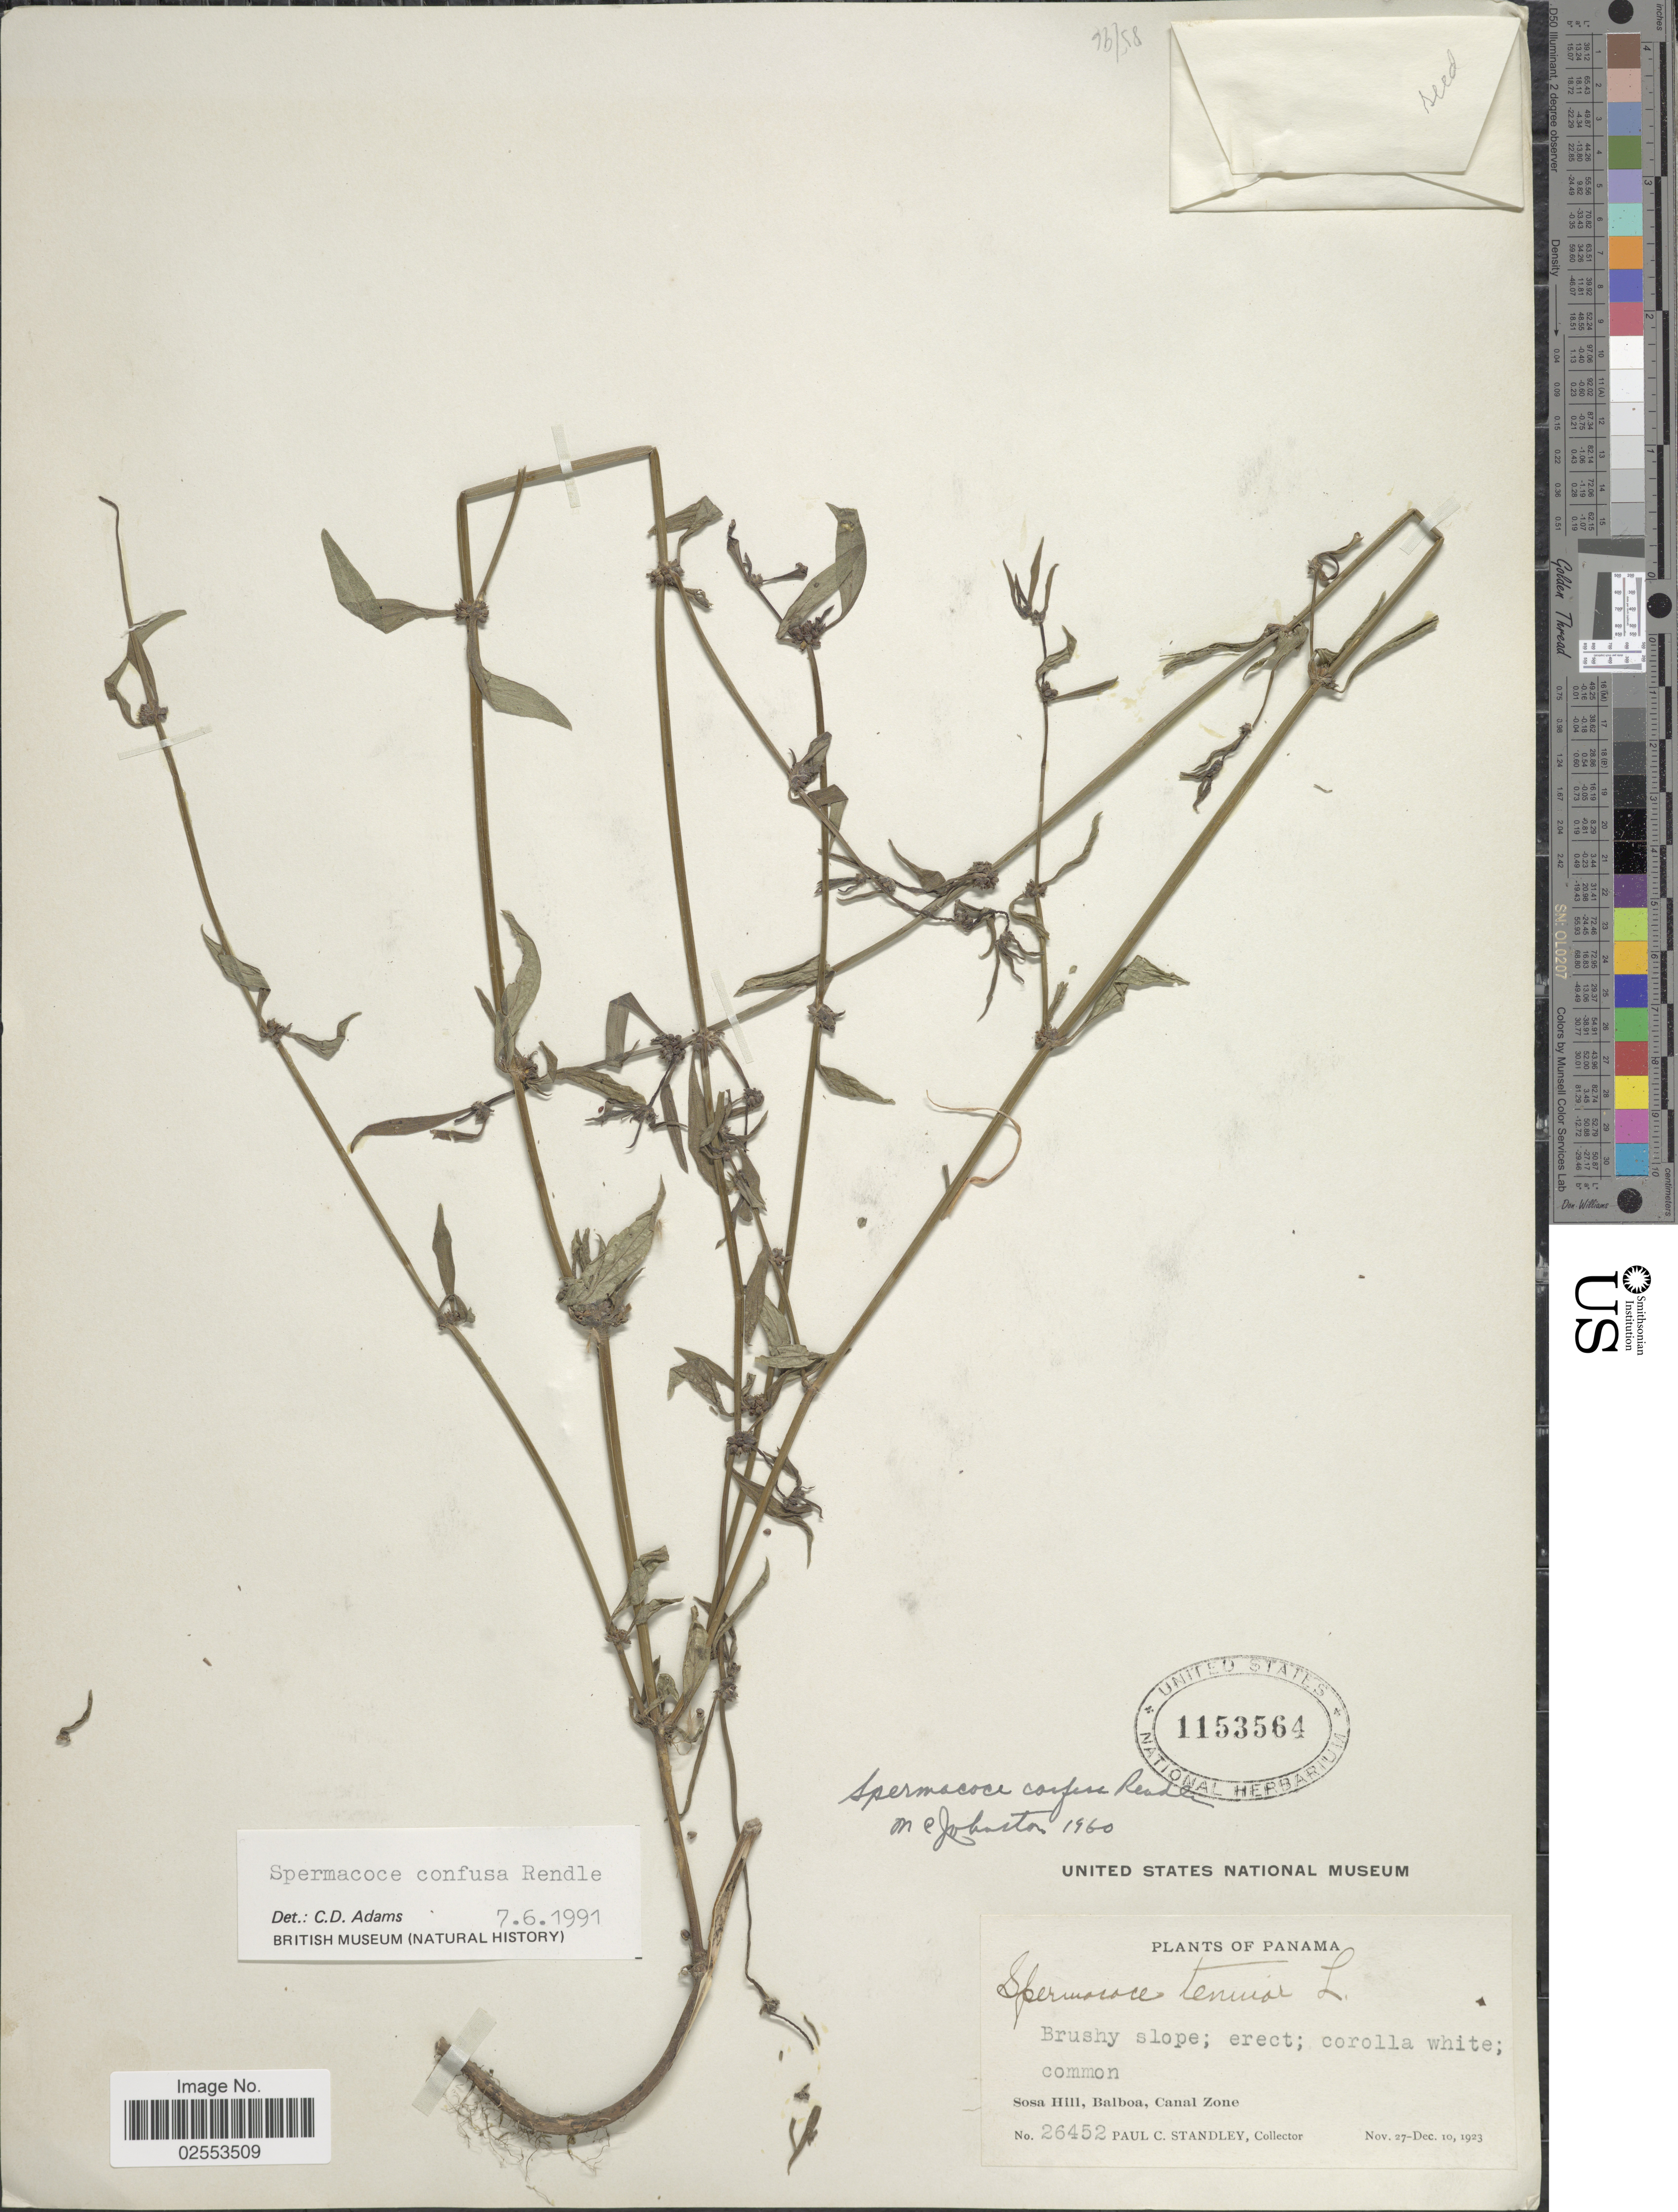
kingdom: Plantae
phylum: Tracheophyta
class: Magnoliopsida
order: Gentianales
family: Rubiaceae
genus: Spermacoce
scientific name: Spermacoce confusa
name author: Rendle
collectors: P. C. Standley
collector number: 26452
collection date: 1923-11-27/1923-12-10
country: Panama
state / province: Colón / Panamá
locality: Sosa Hill, Balboa, Canal Zone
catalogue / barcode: US 1153564